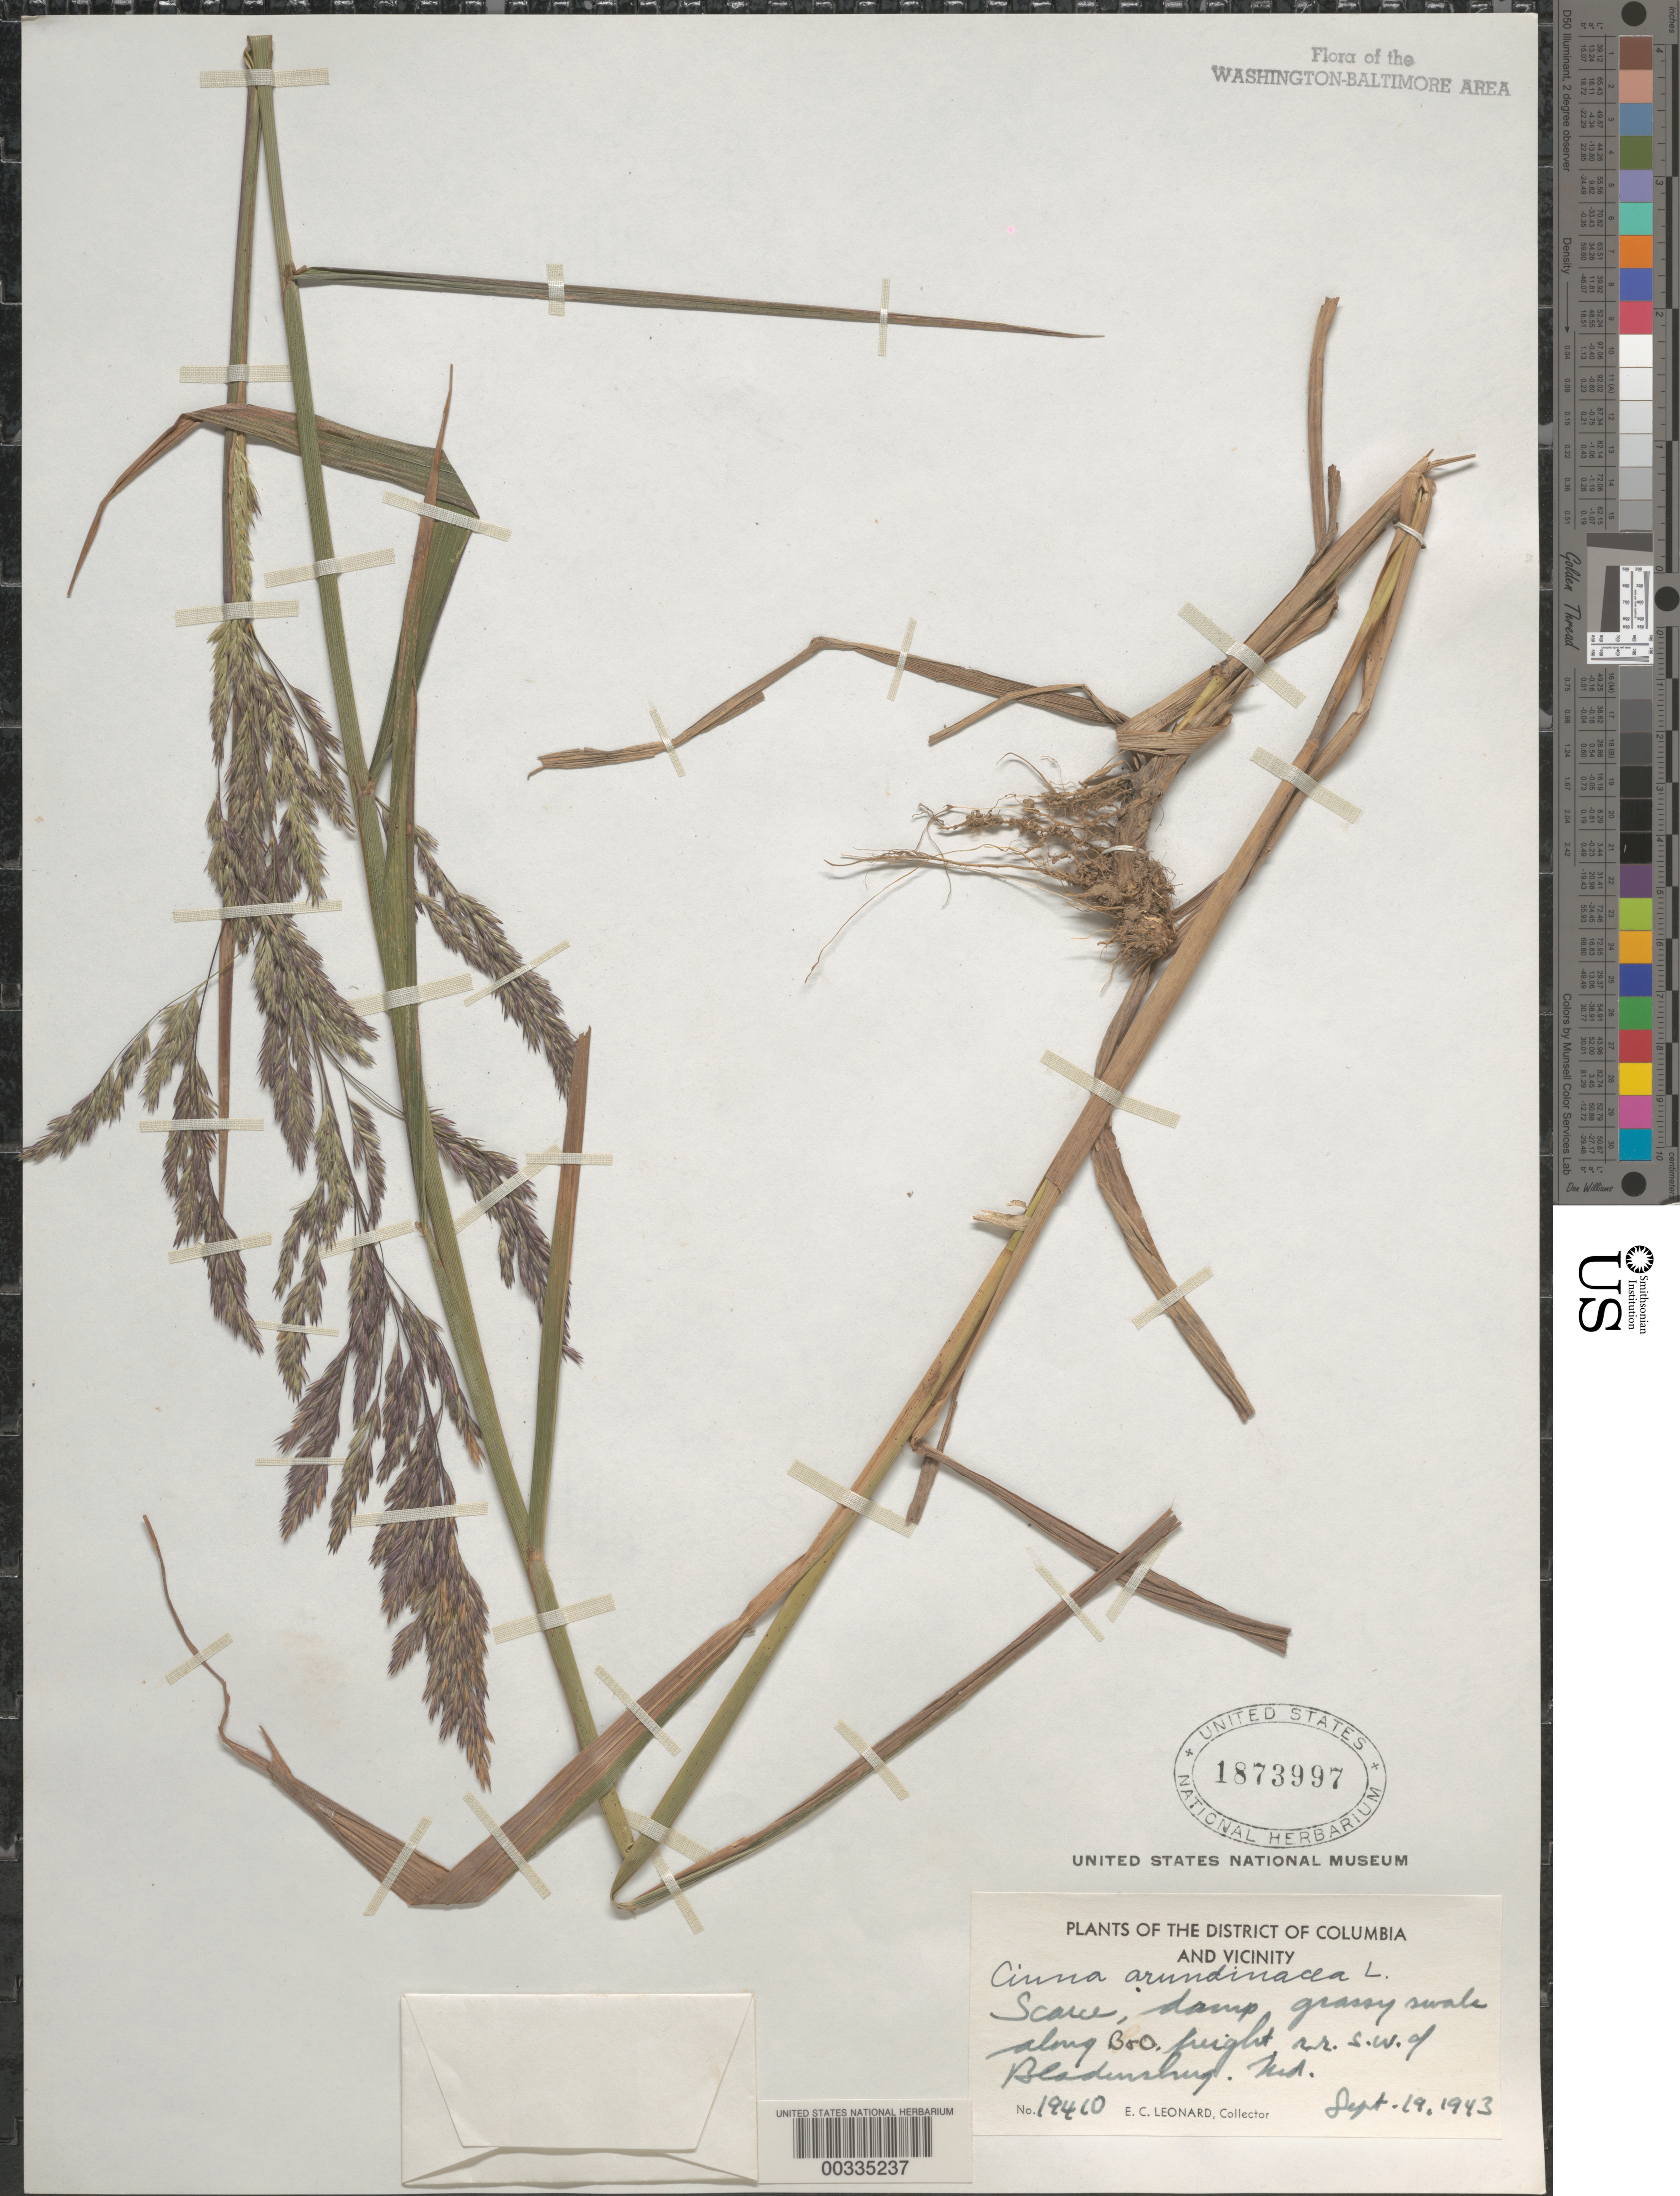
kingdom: Plantae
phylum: Tracheophyta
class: Liliopsida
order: Poales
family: Poaceae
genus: Cinna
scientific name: Cinna arundinacea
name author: L.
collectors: E. C. Leonard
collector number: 19410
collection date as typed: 19 Sep 1943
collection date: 1943-09-19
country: United States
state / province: Maryland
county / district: Prince George's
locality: Southwest of Bladensburg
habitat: Damp grassy swale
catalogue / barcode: US 1873997